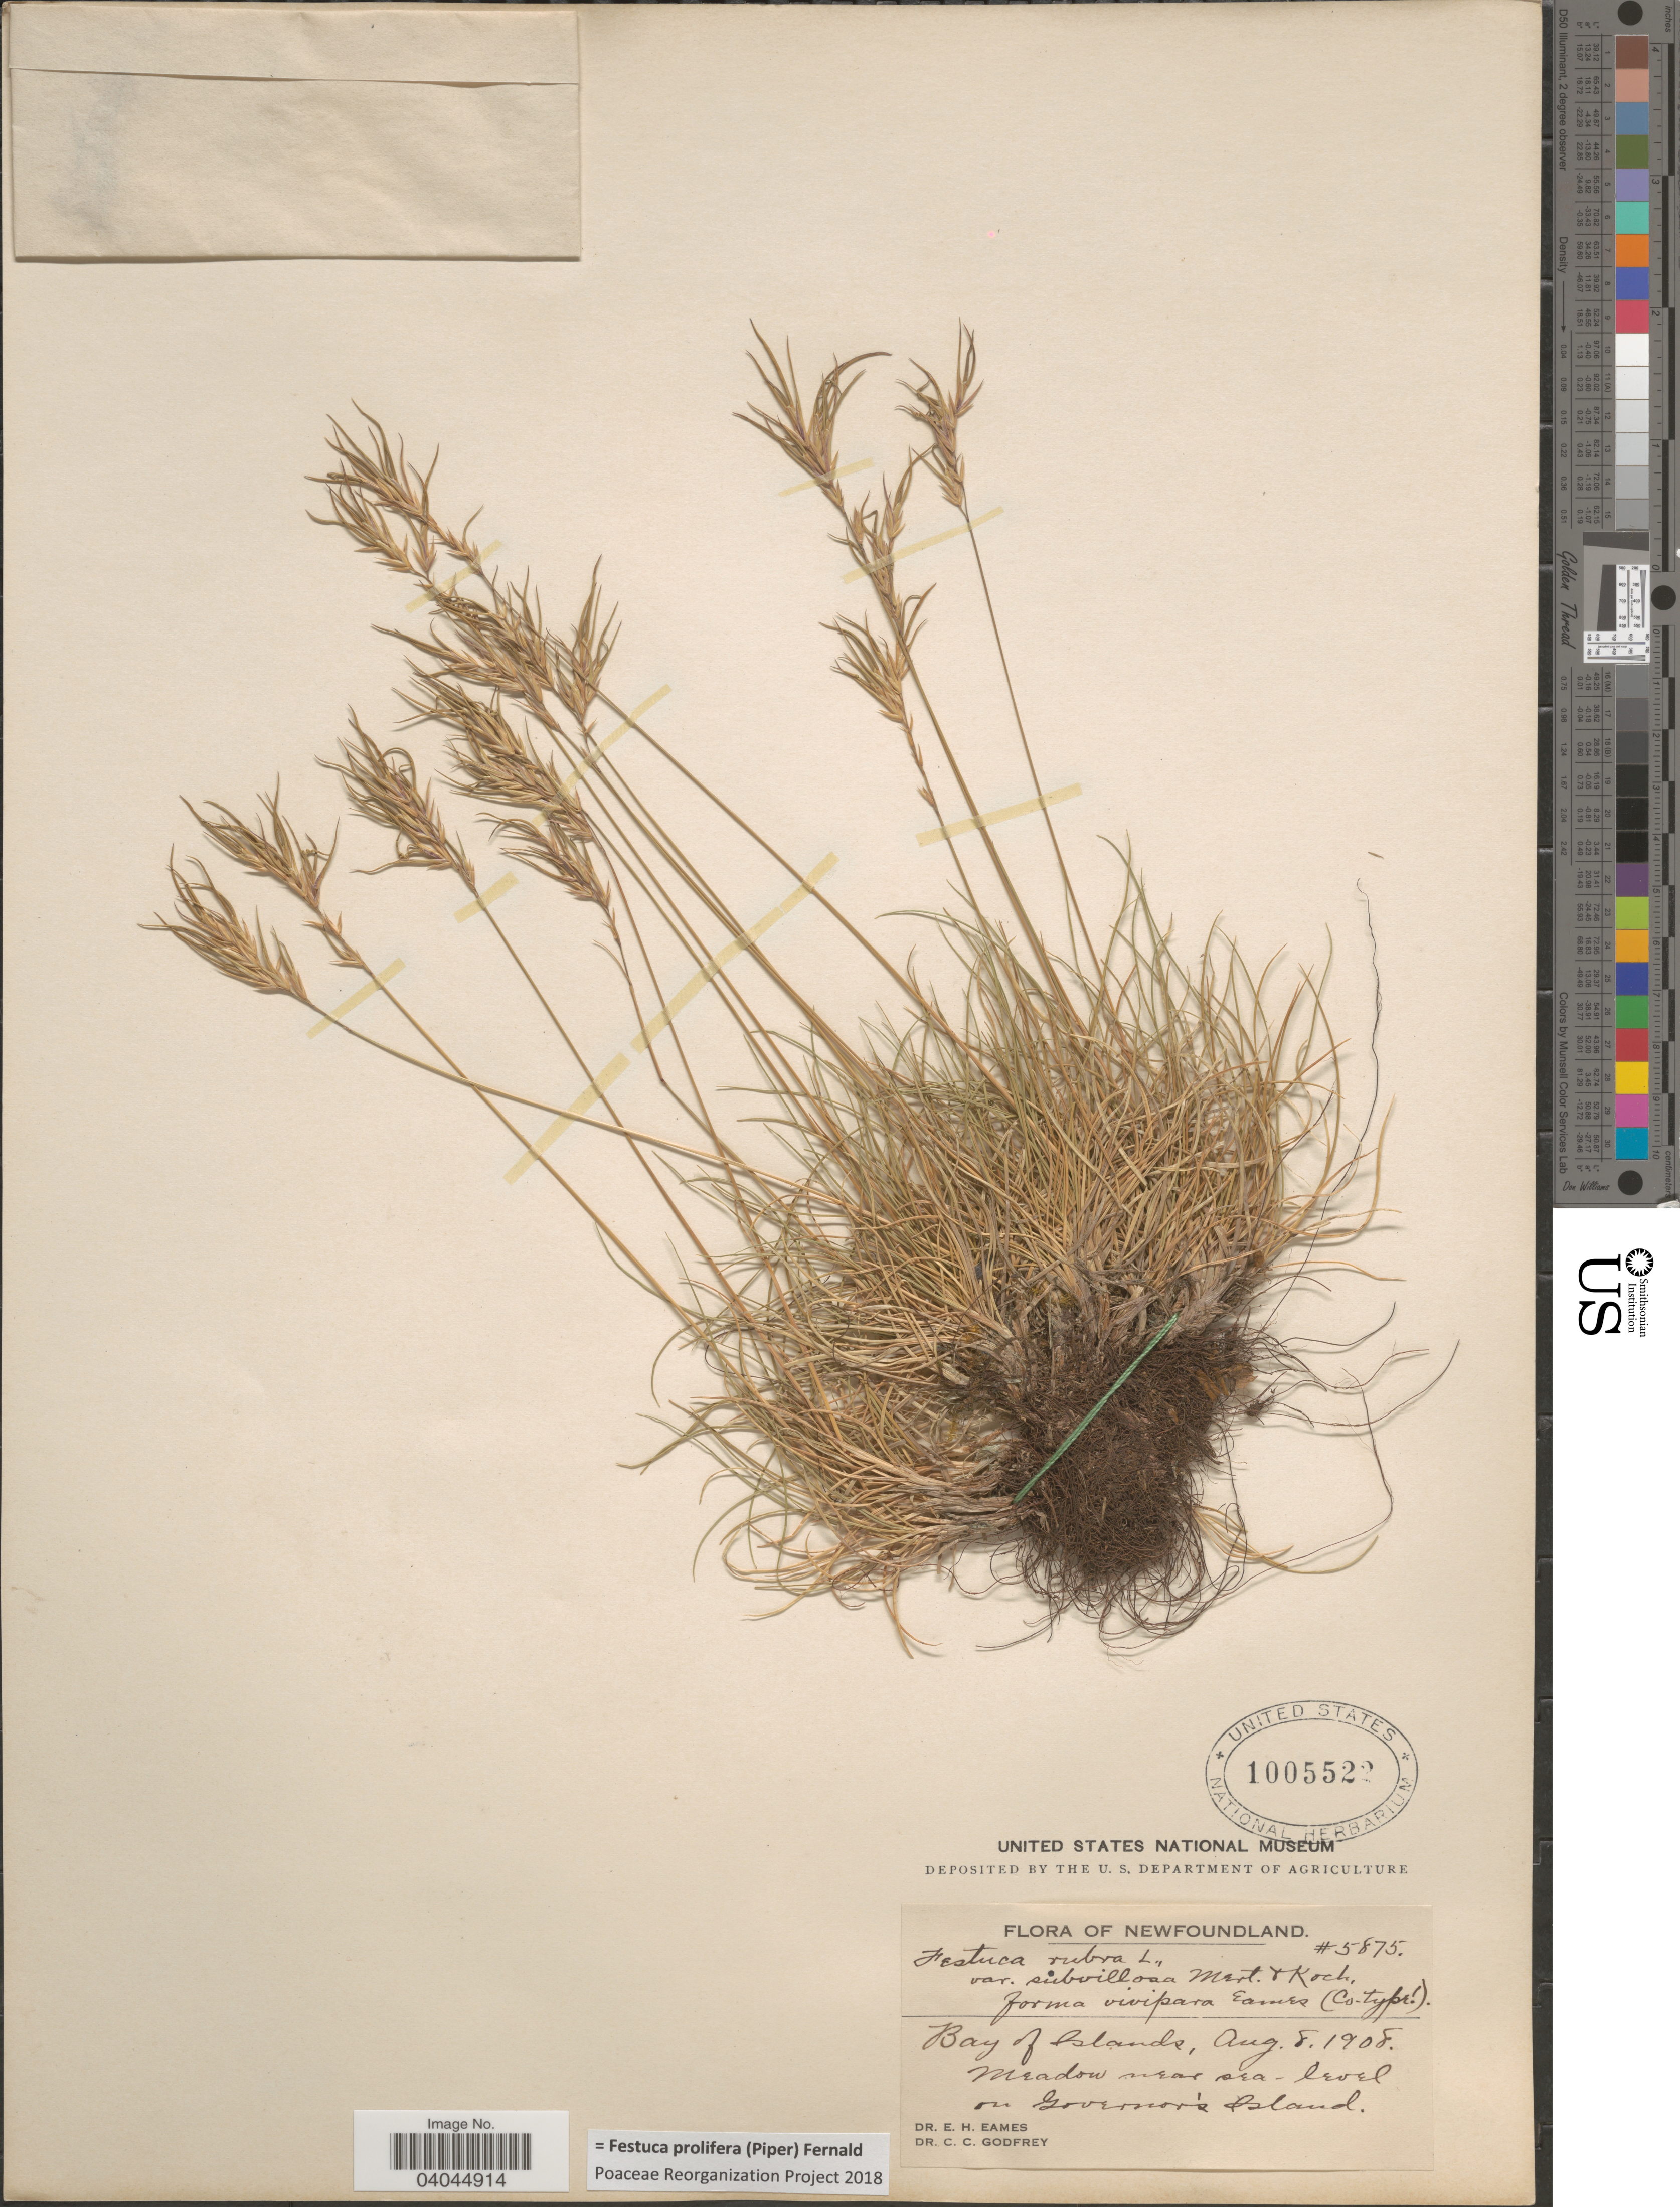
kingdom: Plantae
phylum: Tracheophyta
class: Liliopsida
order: Poales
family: Poaceae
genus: Festuca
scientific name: Festuca prolifera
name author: (Piper) Fernald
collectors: E. H. Eames & C. C. Godfrey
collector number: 5875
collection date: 1908-08-08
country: Canada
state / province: Newfoundland and Labrador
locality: Bay of Islands. Meadow near sea-level on Governor's Island.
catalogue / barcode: US 1005522